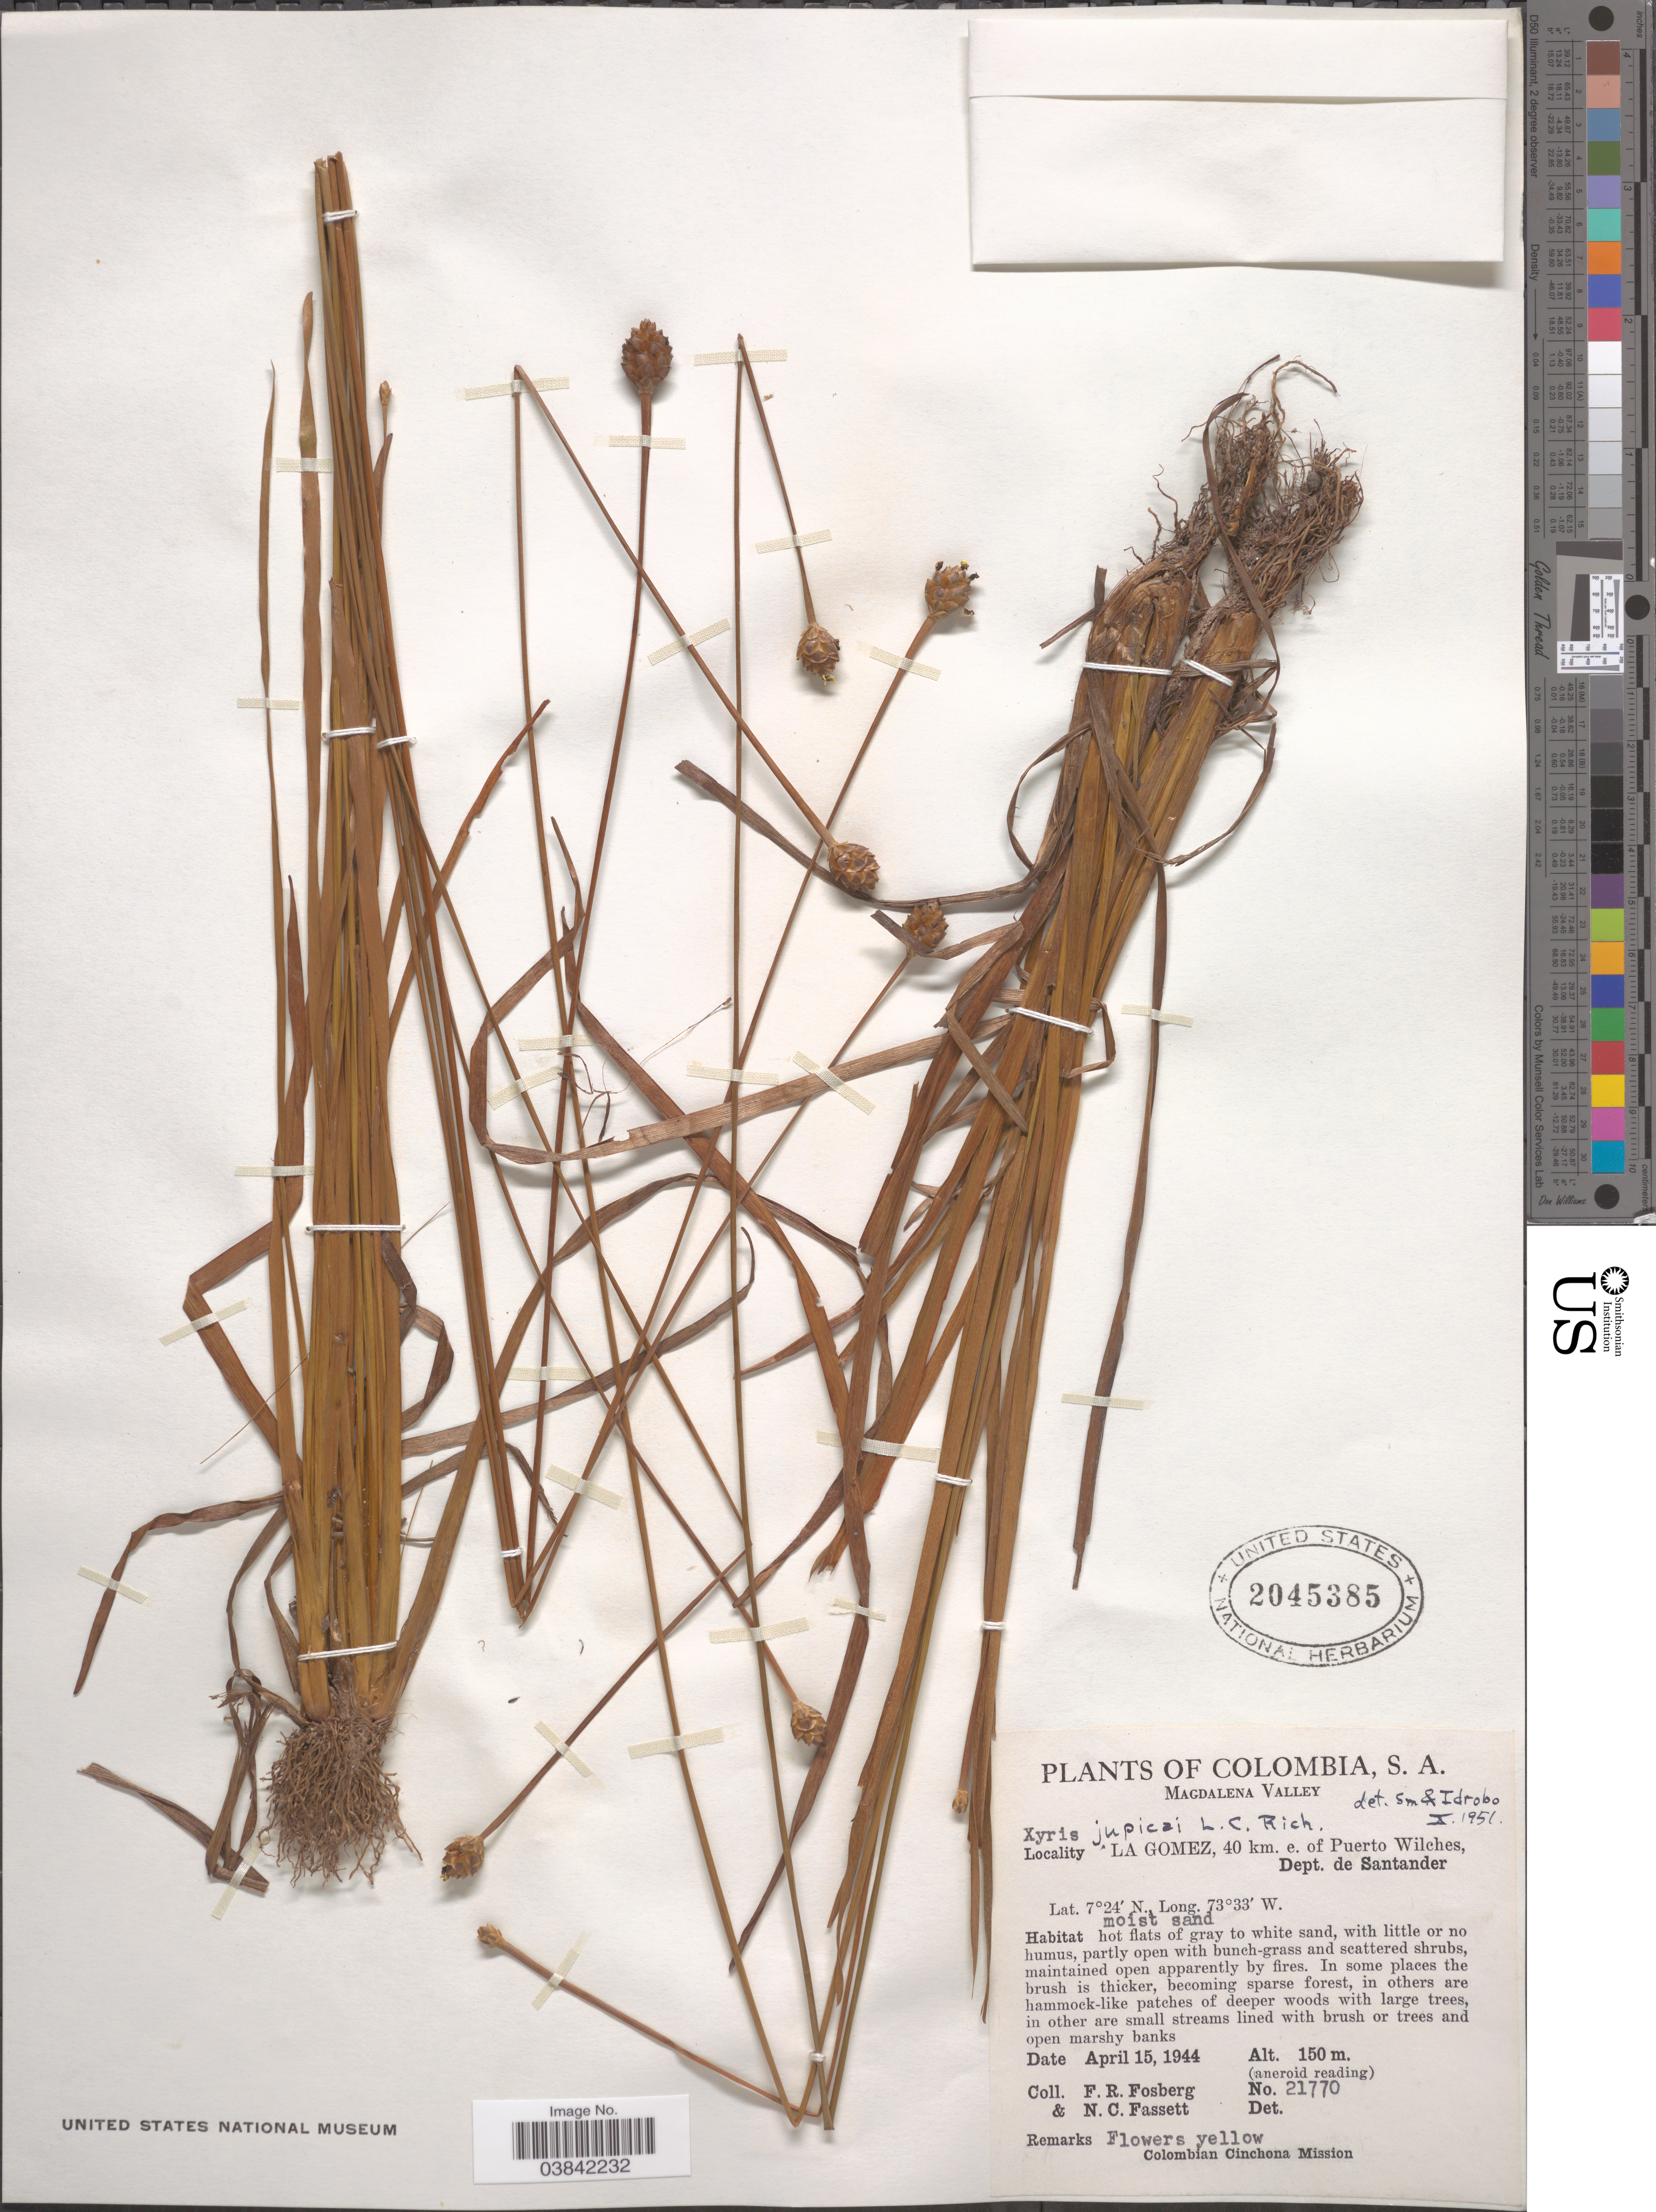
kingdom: Plantae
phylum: Tracheophyta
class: Liliopsida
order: Poales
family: Xyridaceae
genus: Xyris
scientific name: Xyris jupicai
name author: Rich.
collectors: F. R. Fosberg & N. C. Fassett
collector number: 21770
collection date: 1944-04-15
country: Colombia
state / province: Magdalena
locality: Magdalena Valley. La Gomez, 40 km. e. of Puerto Wilches, Dept. de Santander.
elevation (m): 150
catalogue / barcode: US 2045385